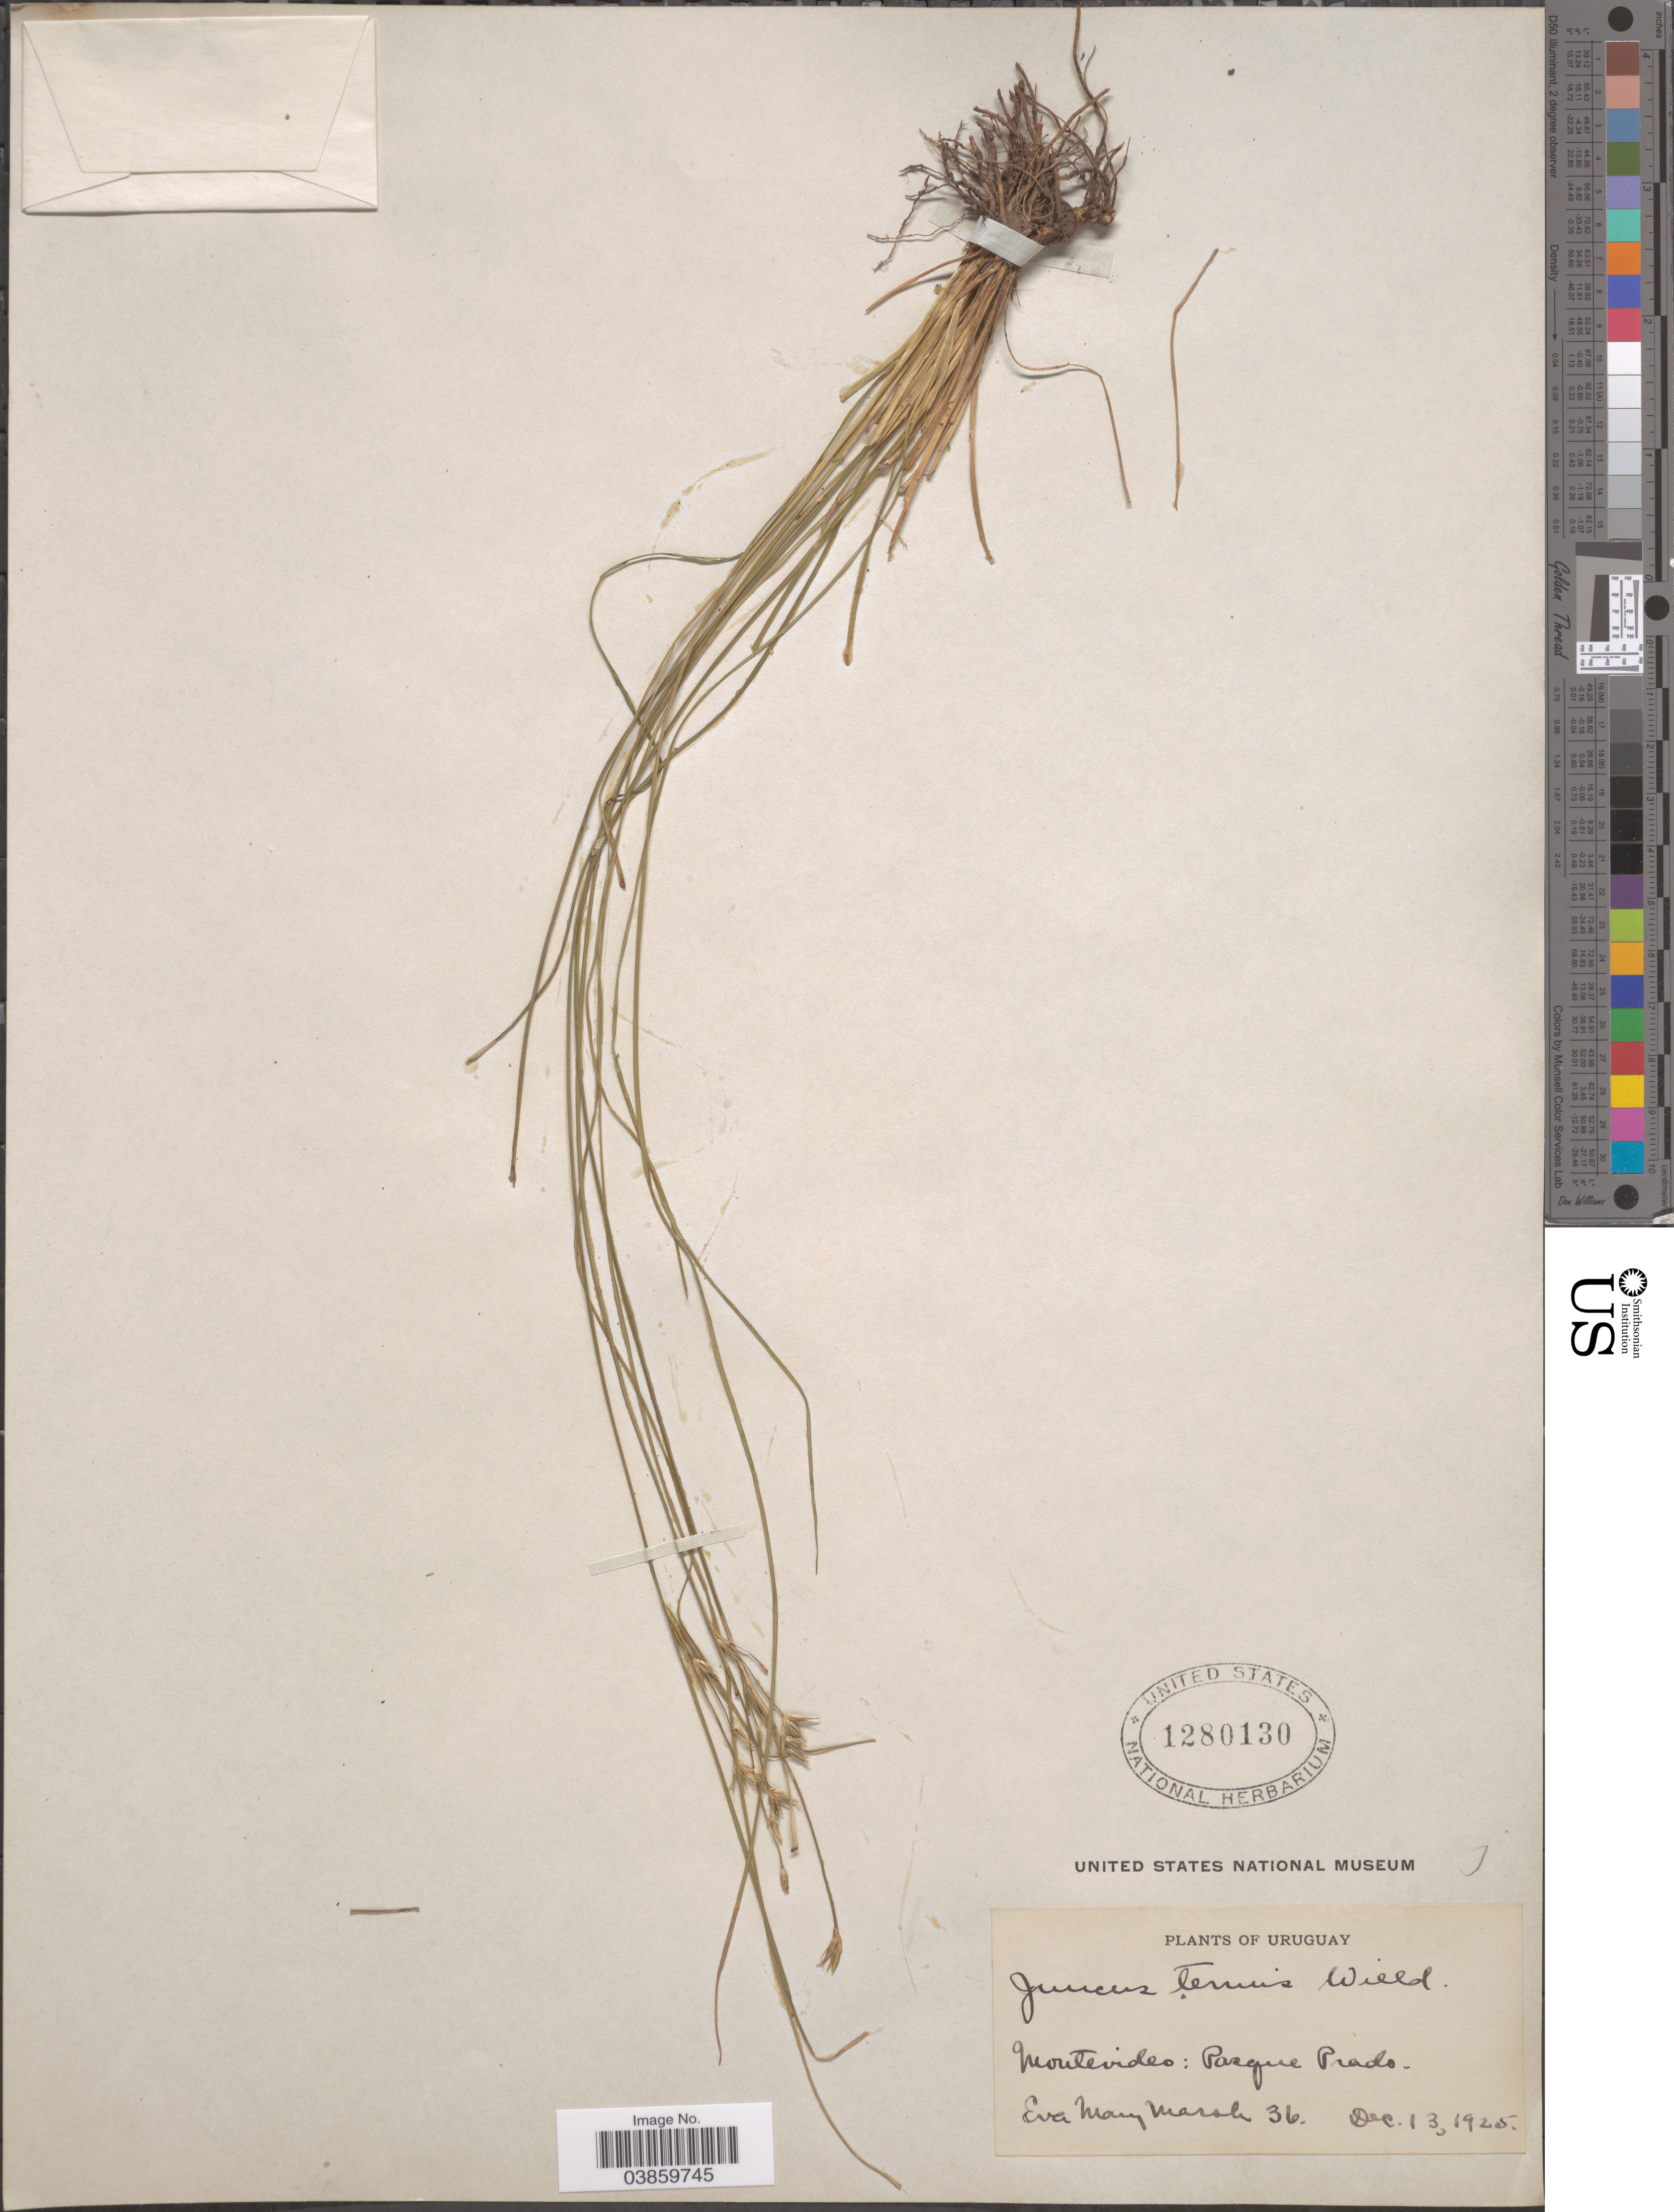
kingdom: Plantae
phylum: Tracheophyta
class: Liliopsida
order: Poales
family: Juncaceae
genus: Juncus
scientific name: Juncus tenuis var. tenuis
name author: Willd.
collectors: E. Marsh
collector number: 36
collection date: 1925-12-13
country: Uruguay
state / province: Montevideo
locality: Parque Prado.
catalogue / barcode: US 1280130